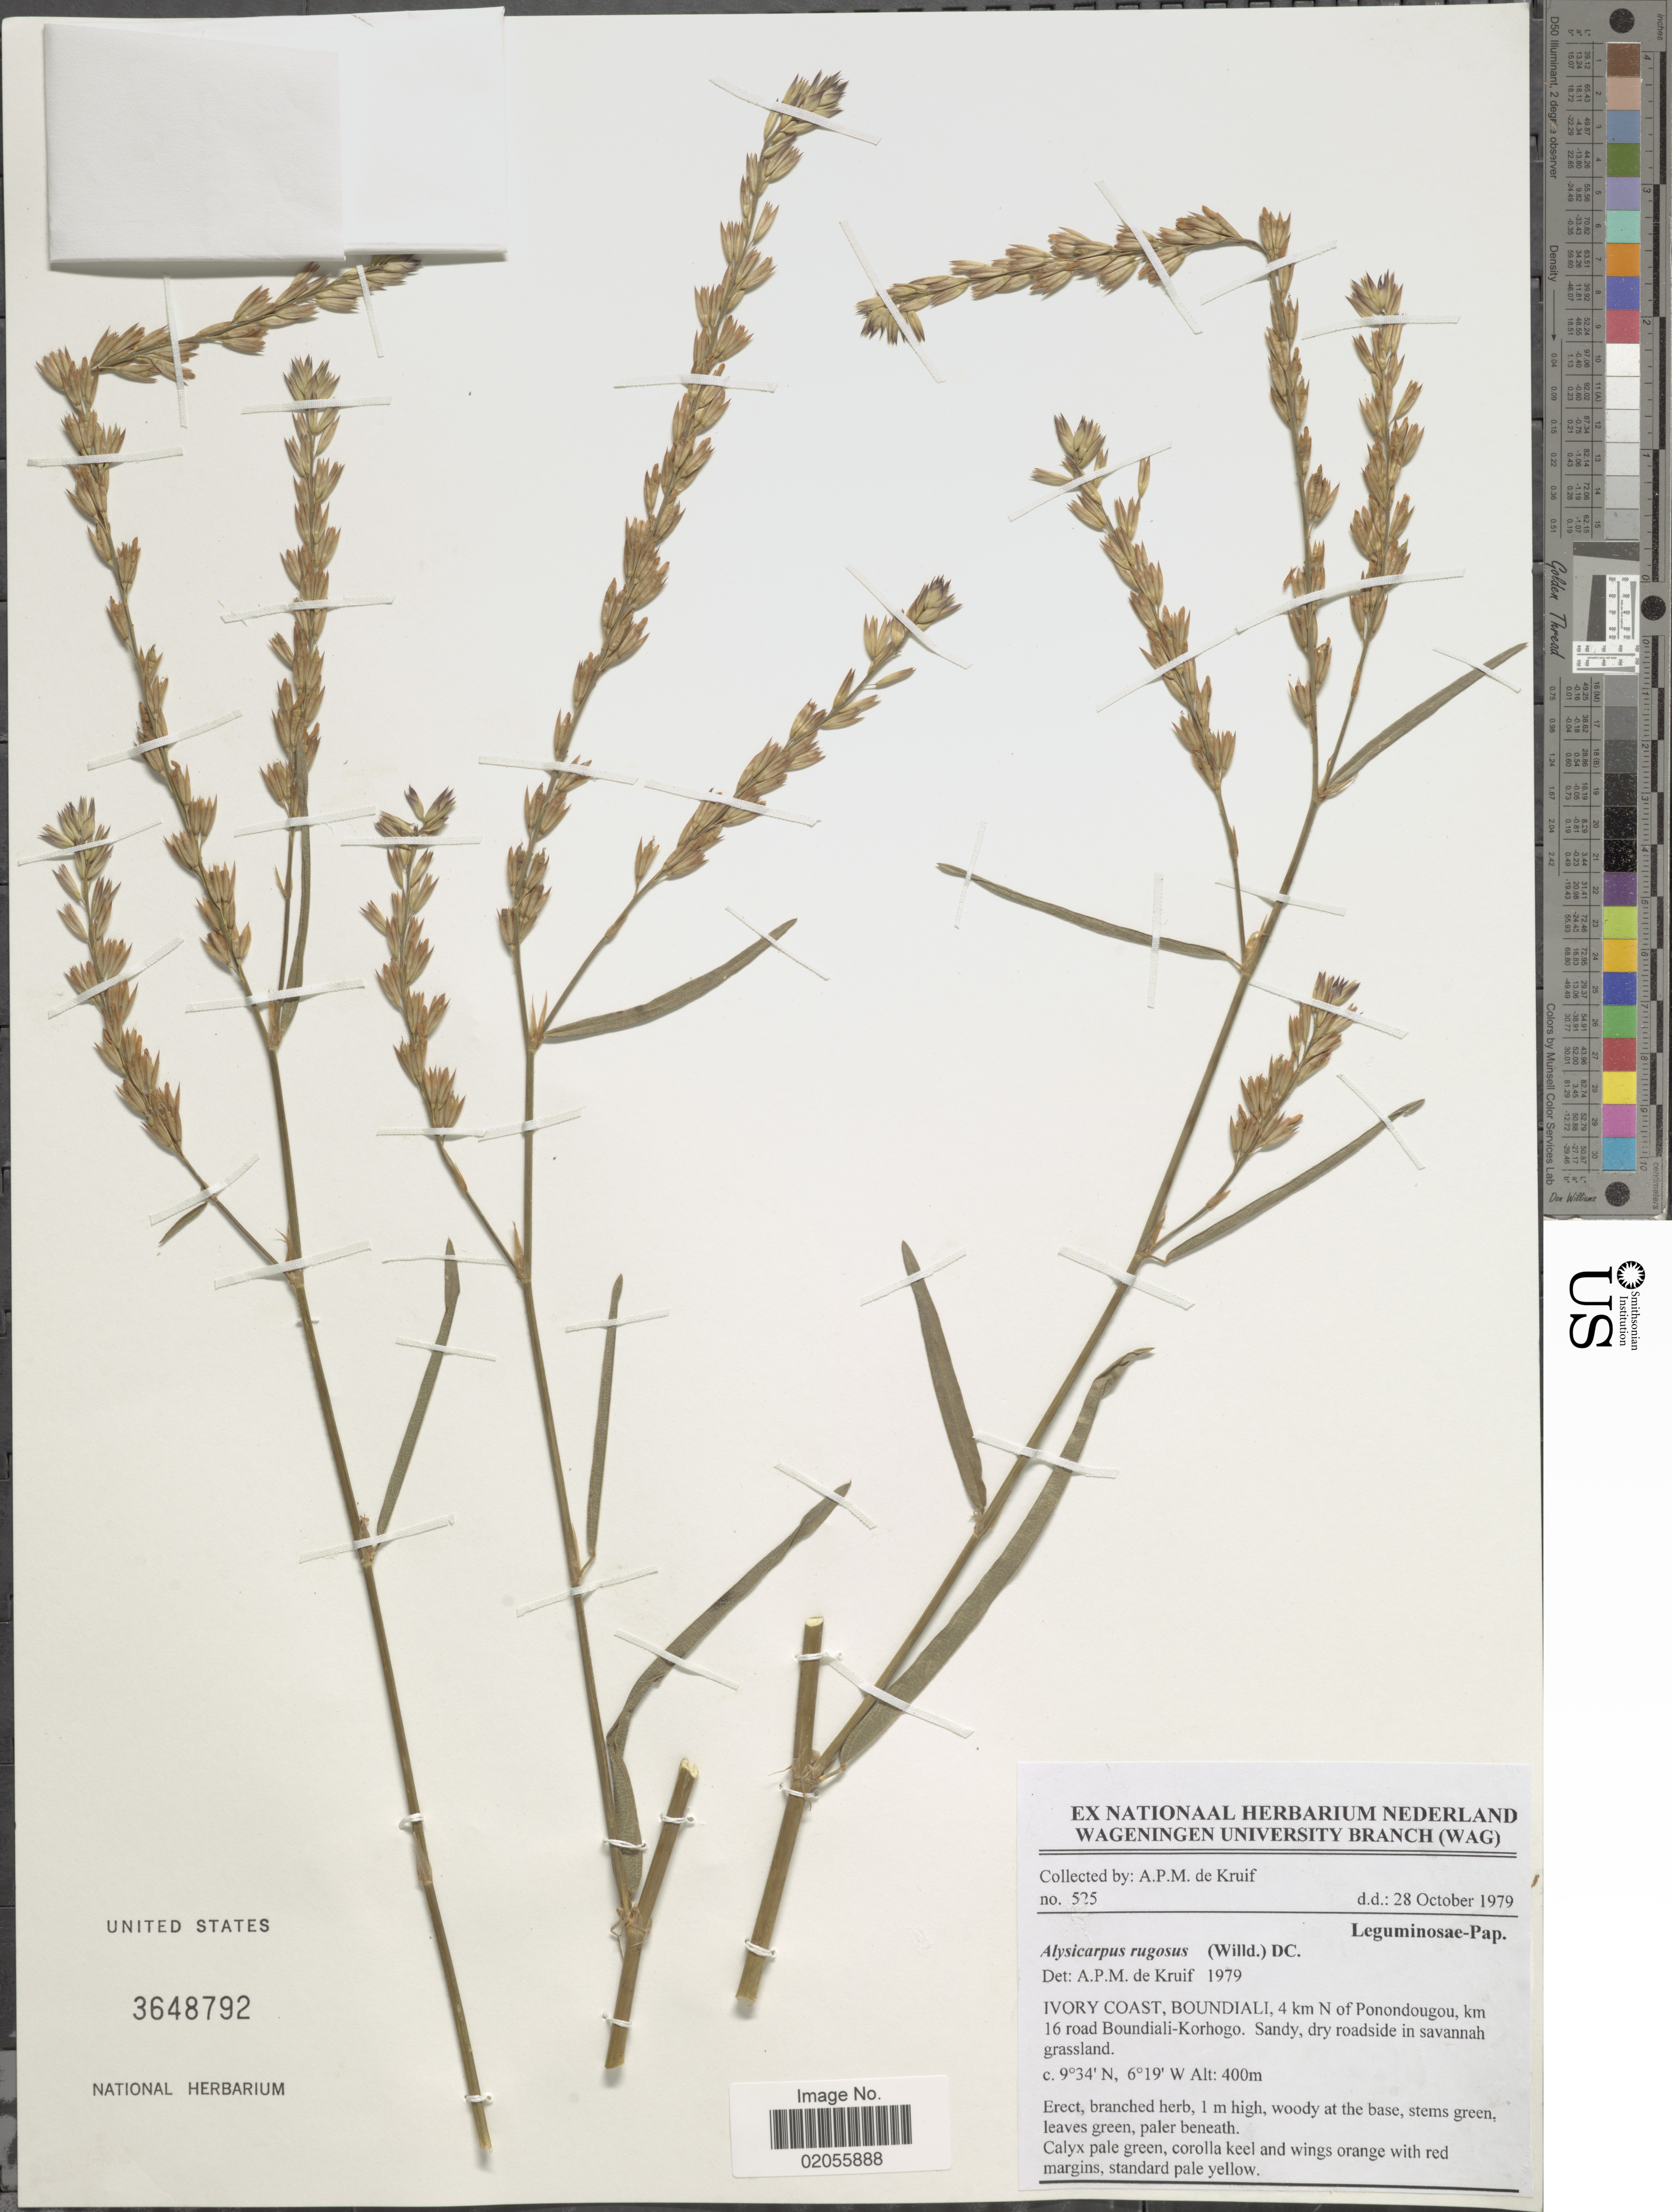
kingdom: Plantae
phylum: Tracheophyta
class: Magnoliopsida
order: Fabales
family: Fabaceae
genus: Alysicarpus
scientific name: Alysicarpus rugosus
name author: (Willd.) DC.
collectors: A. P. de Kruif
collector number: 525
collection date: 1979-10-28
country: Ivory Coast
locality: Boundiali, 4 km N of Ponondougou, km 16 road Boundiali-Korhogo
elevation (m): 400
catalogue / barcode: US 3648792